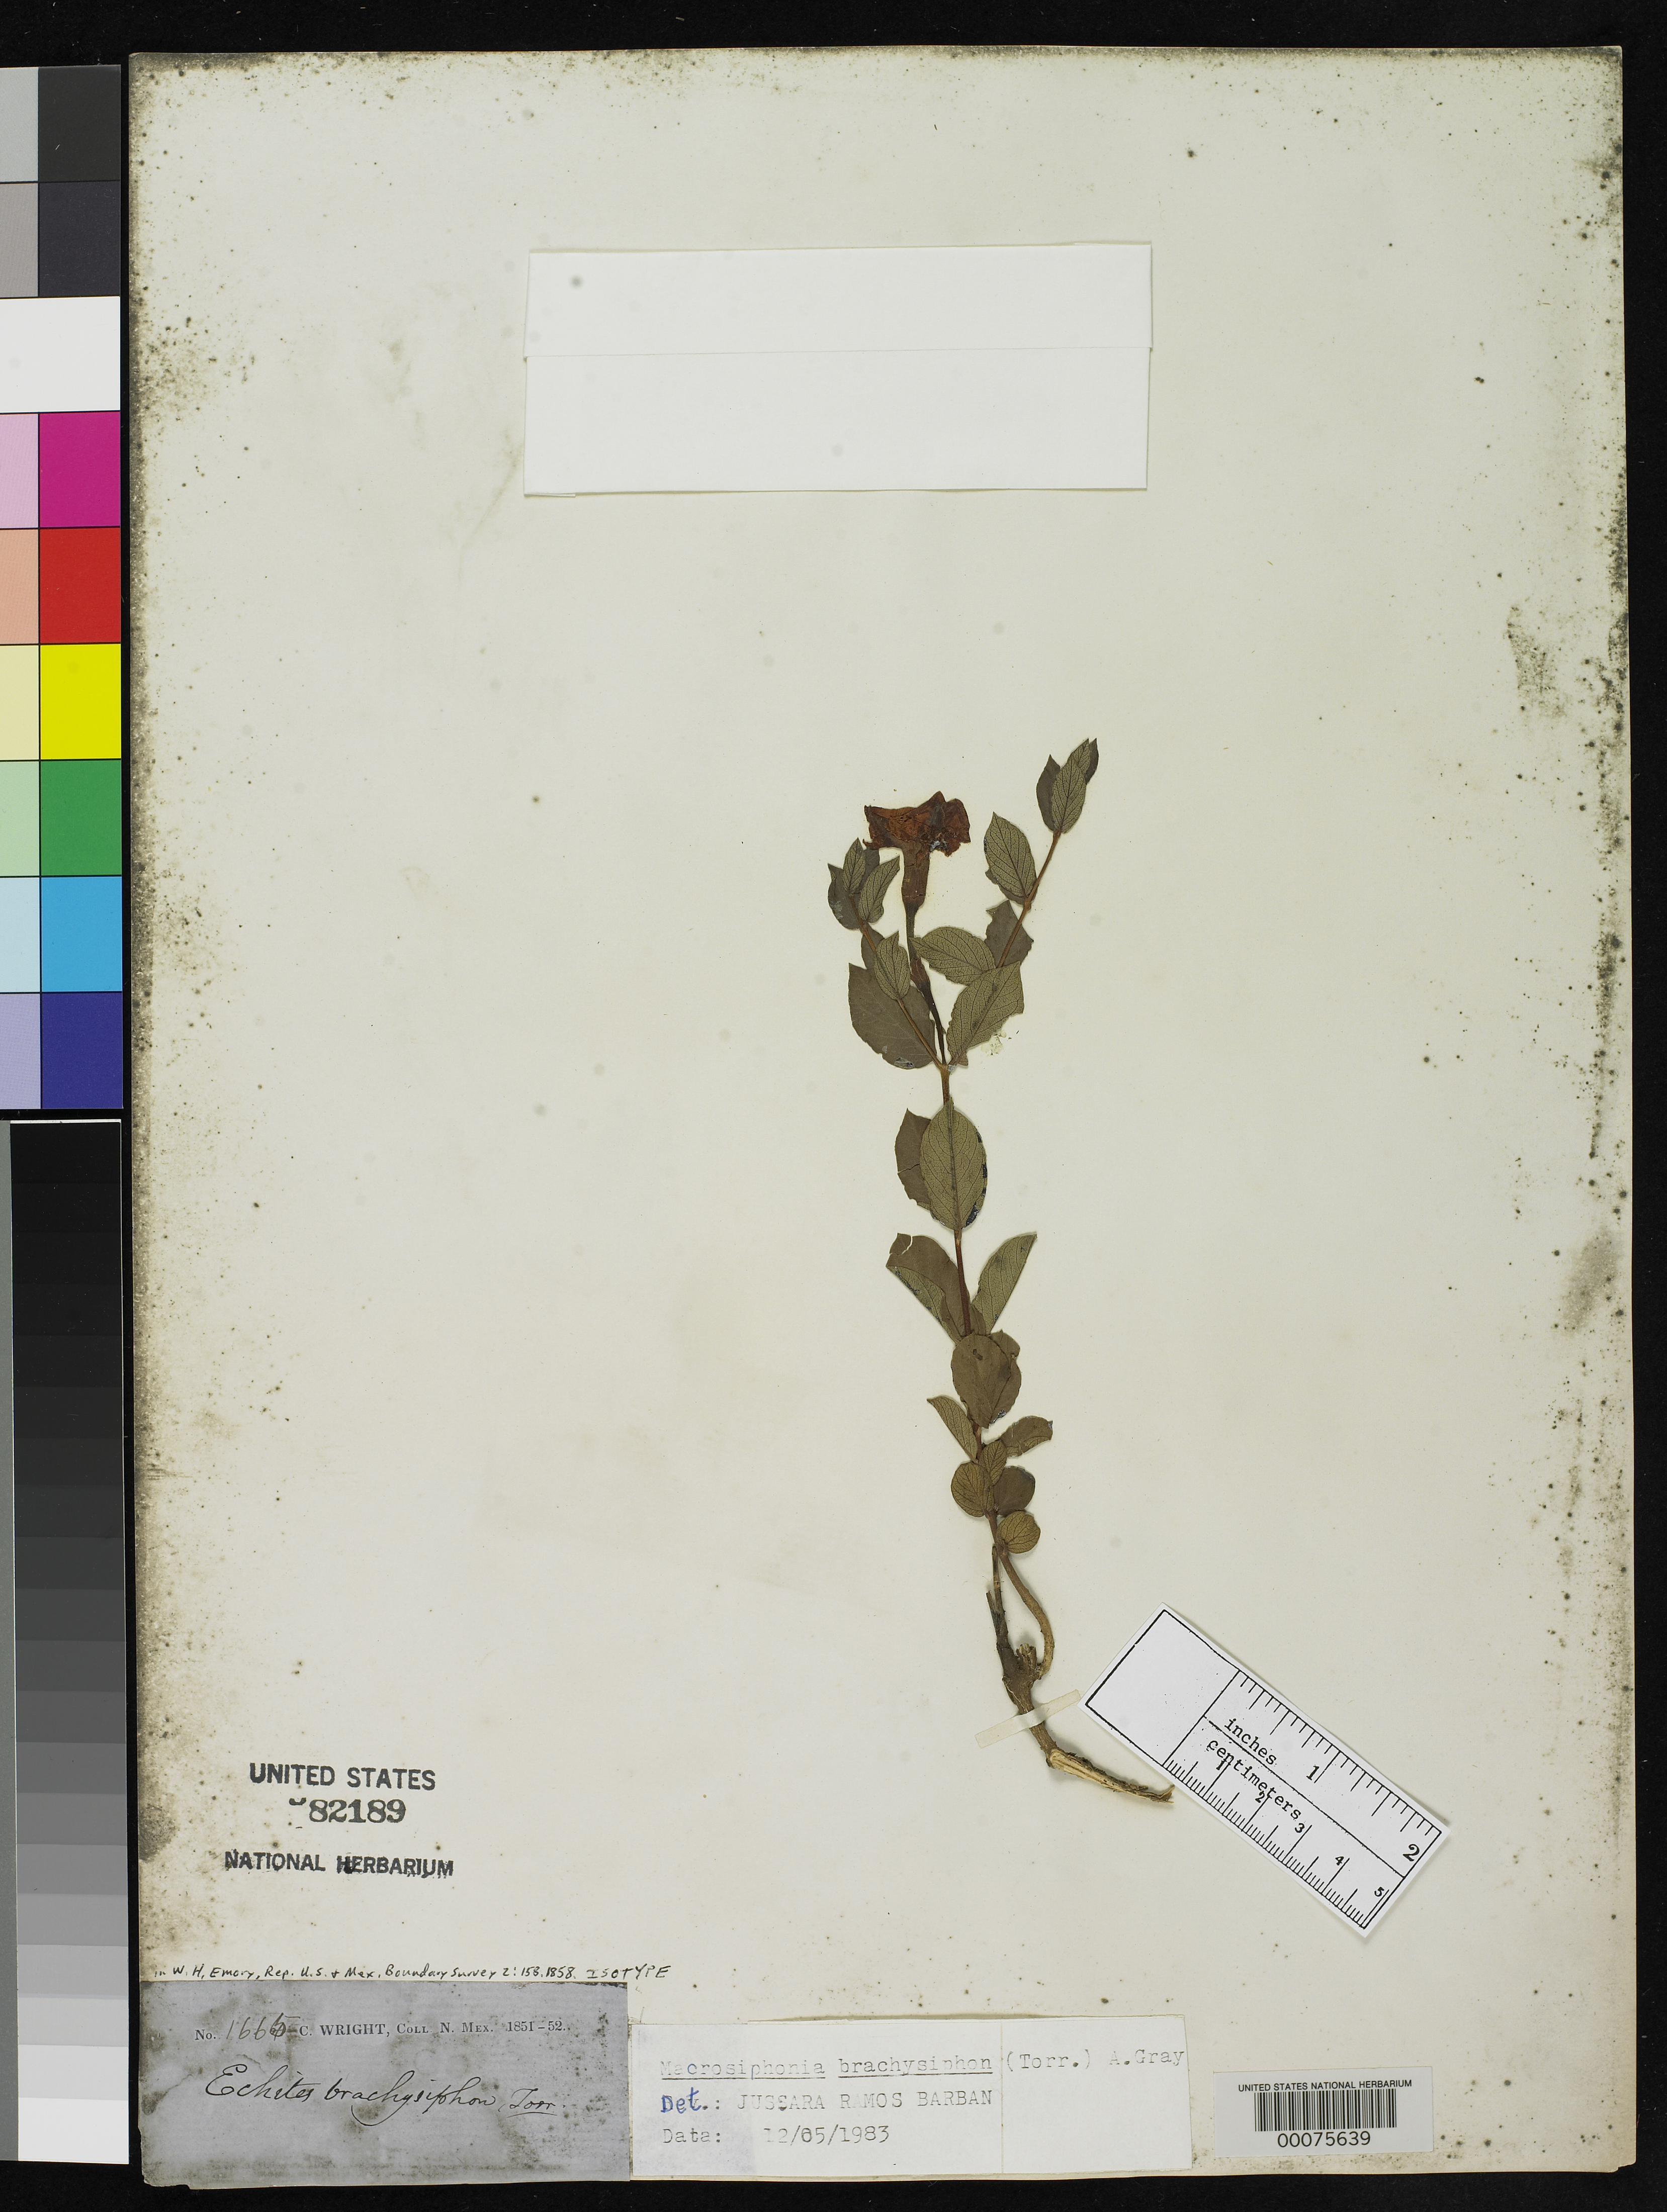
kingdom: Plantae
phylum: Tracheophyta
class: Magnoliopsida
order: Gentianales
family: Apocynaceae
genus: Echites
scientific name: Echites brachysiphon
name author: Torr. in Emory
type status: Isotype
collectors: C. Wright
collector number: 1665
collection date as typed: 1851 to -- --- 1852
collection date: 1851/1852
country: Mexico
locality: N. Mexico [=northern Mexico or New Mexico? either way possibly referring to present-day Arizona or Texas]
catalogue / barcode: US 82189